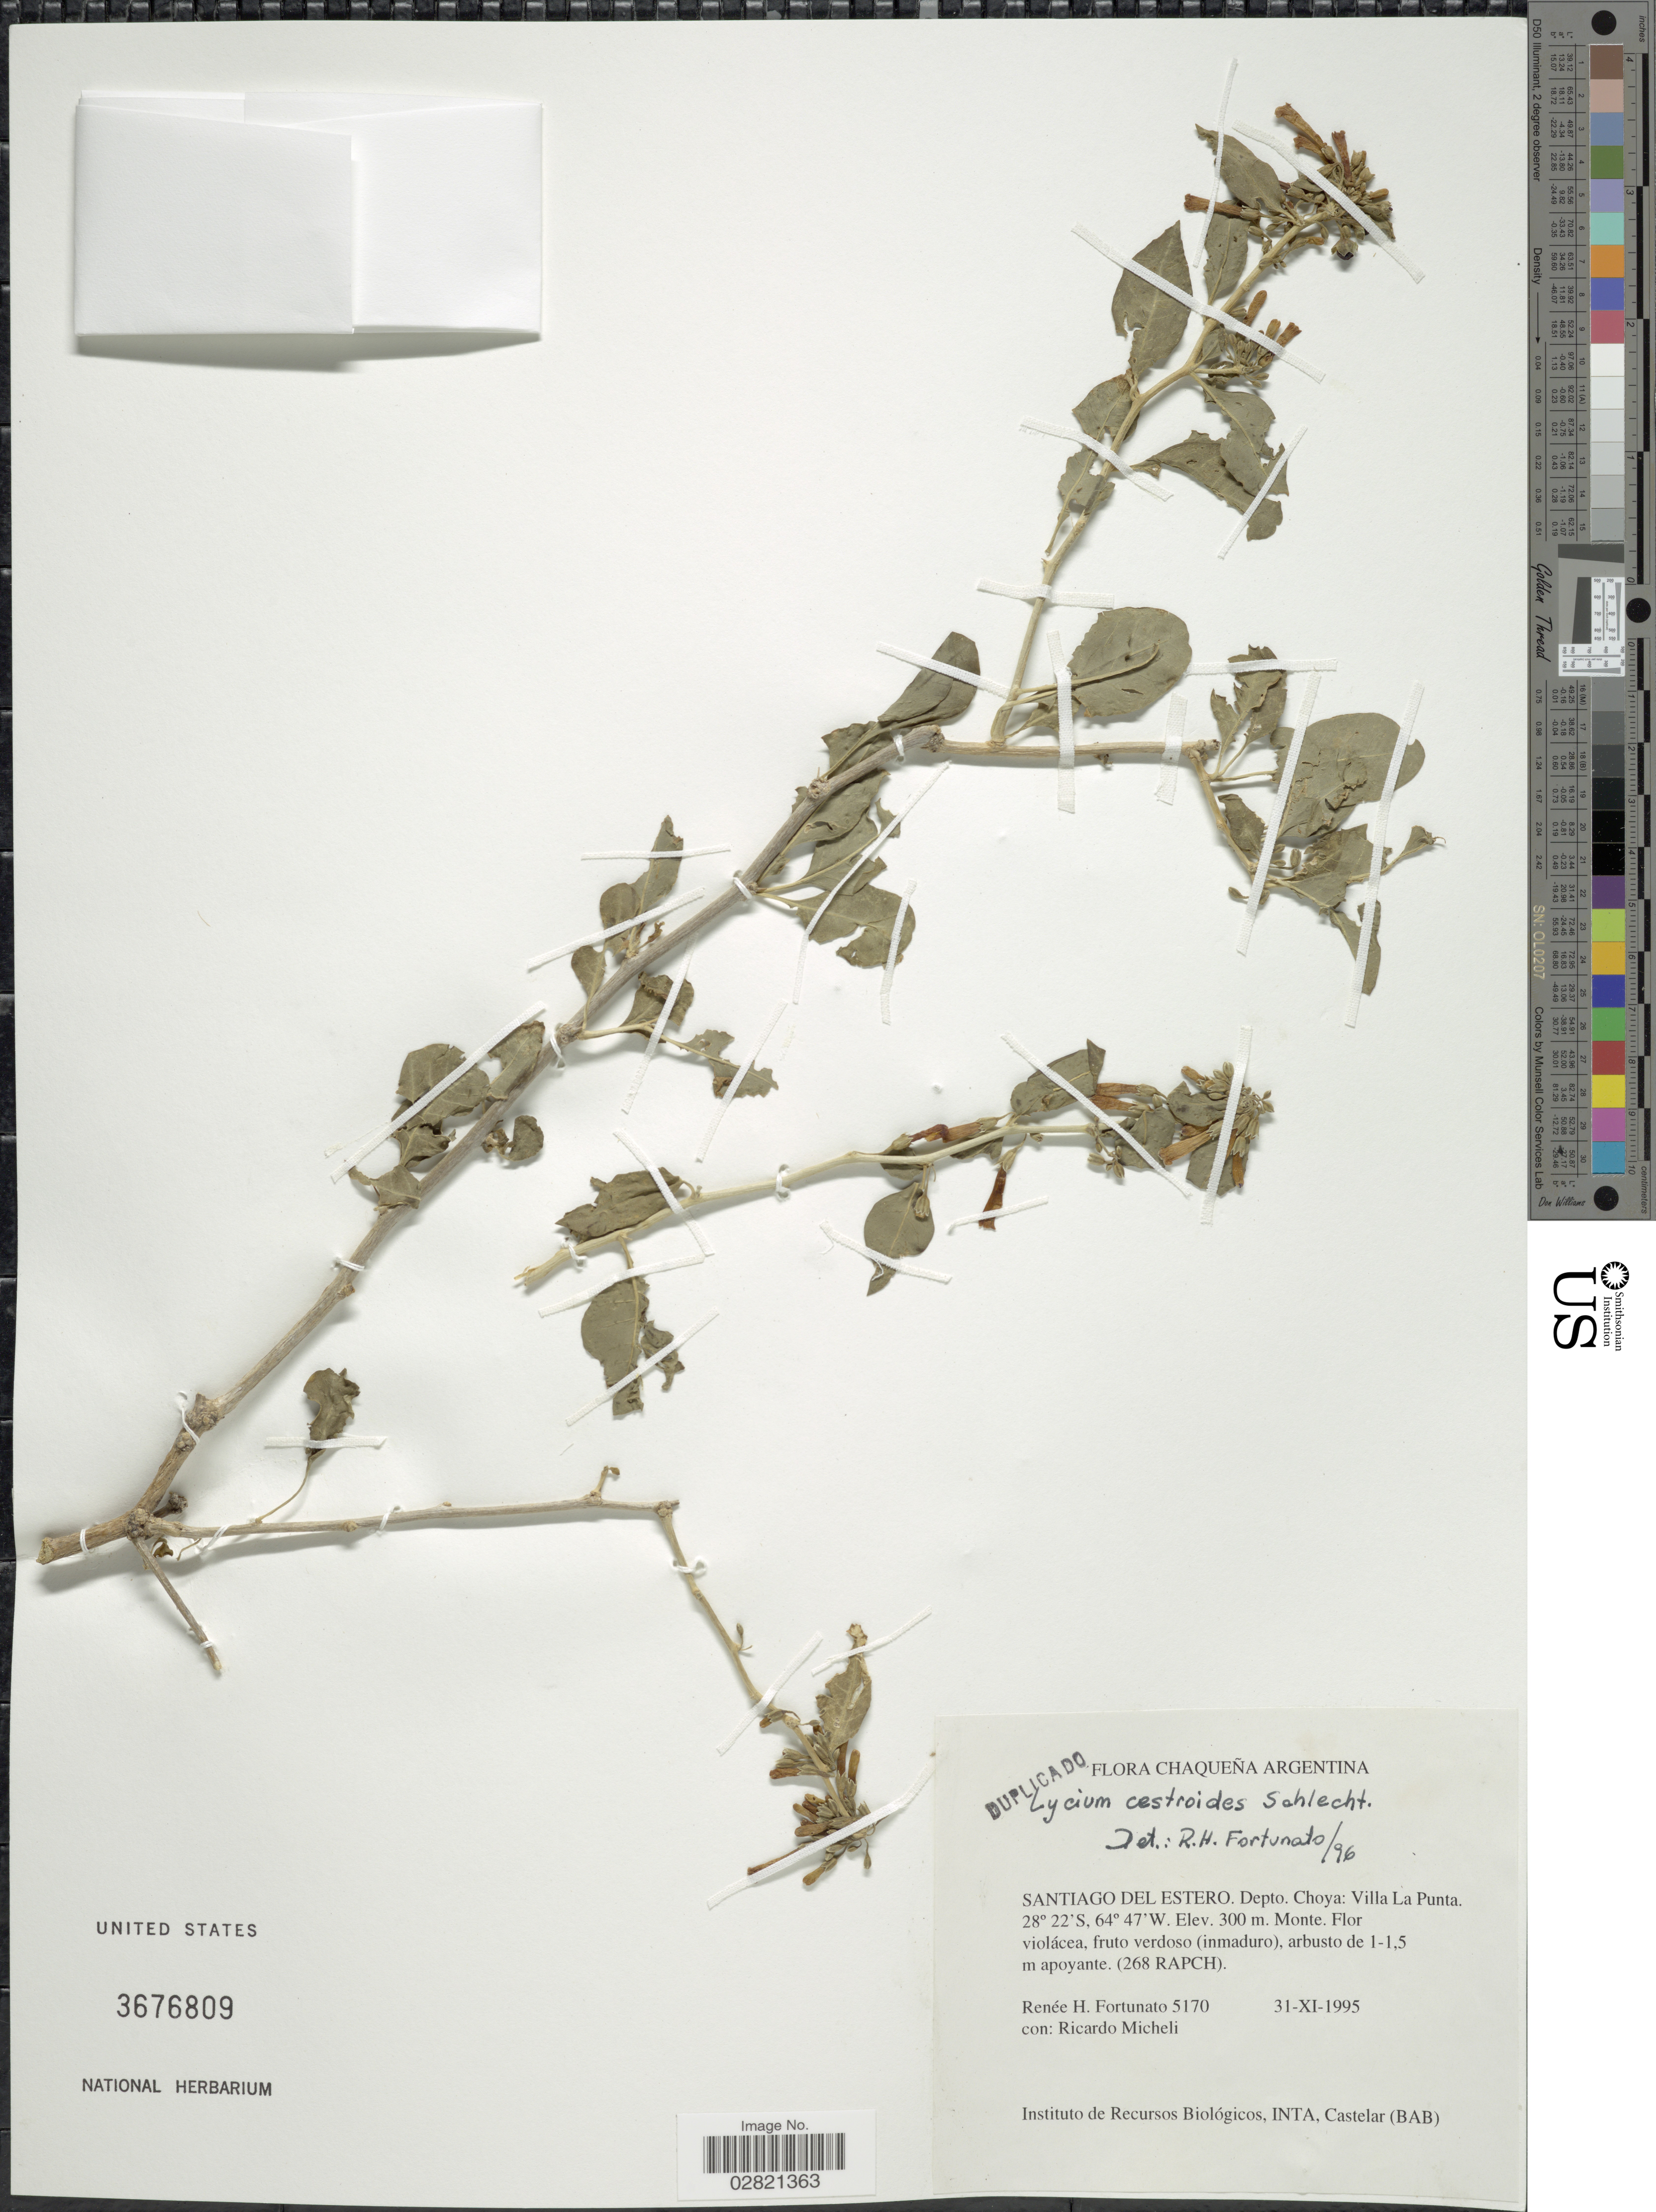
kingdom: Plantae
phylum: Tracheophyta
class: Magnoliopsida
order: Solanales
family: Solanaceae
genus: Lycium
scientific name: Lycium cestroides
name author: Schltdl.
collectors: R. H. Fortunato & R. Micheli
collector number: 5170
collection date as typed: Transcribed d/m/y: 31/11/1995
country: Argentina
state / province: Santiago del Estero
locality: Chaqueña Argentina, Depto. Choya: Villa La Punta.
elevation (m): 300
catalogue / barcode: US 3676809